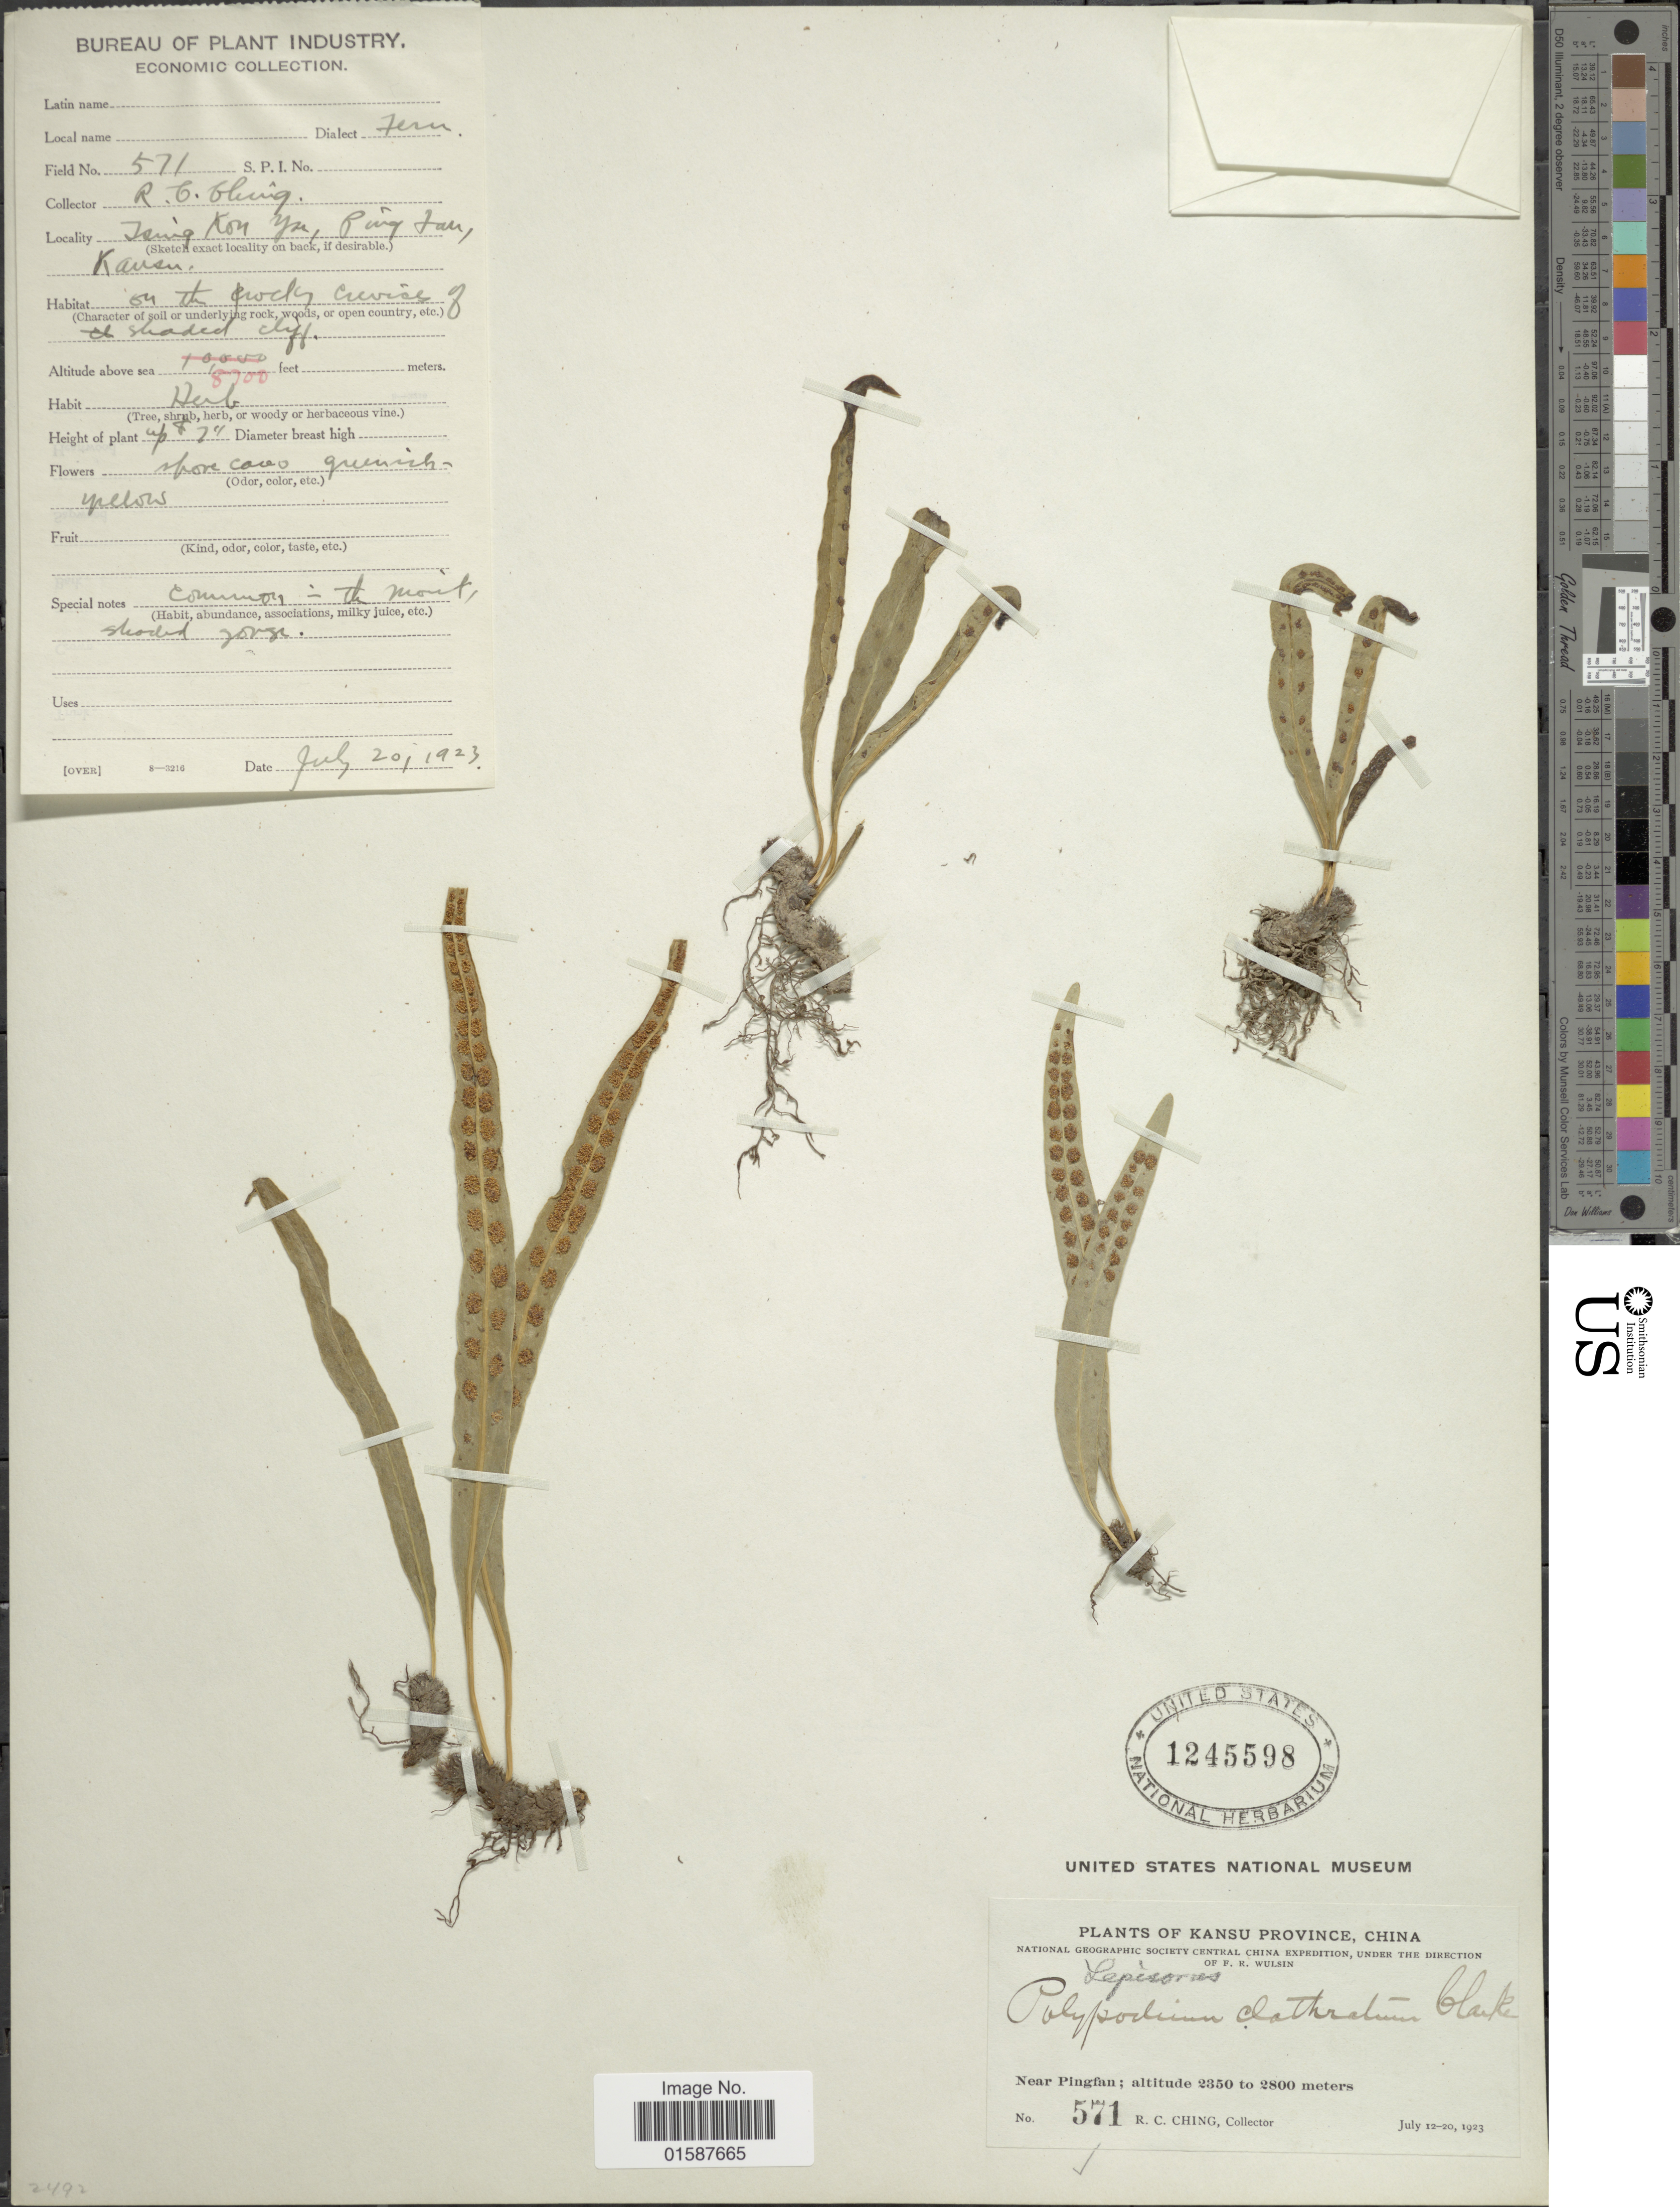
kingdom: Plantae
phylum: Tracheophyta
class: Polypodiopsida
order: Polypodiales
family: Polypodiaceae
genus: Lepisorus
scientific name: Lepisorus clathratus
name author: (C.B. Clarke) Ching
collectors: R. C. Ching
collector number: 571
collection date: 1923-07-20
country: China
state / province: Gansu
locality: Ising Kon Yu, Ping Fan, Kansu [interpreted]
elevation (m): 2652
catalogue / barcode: US 1245598